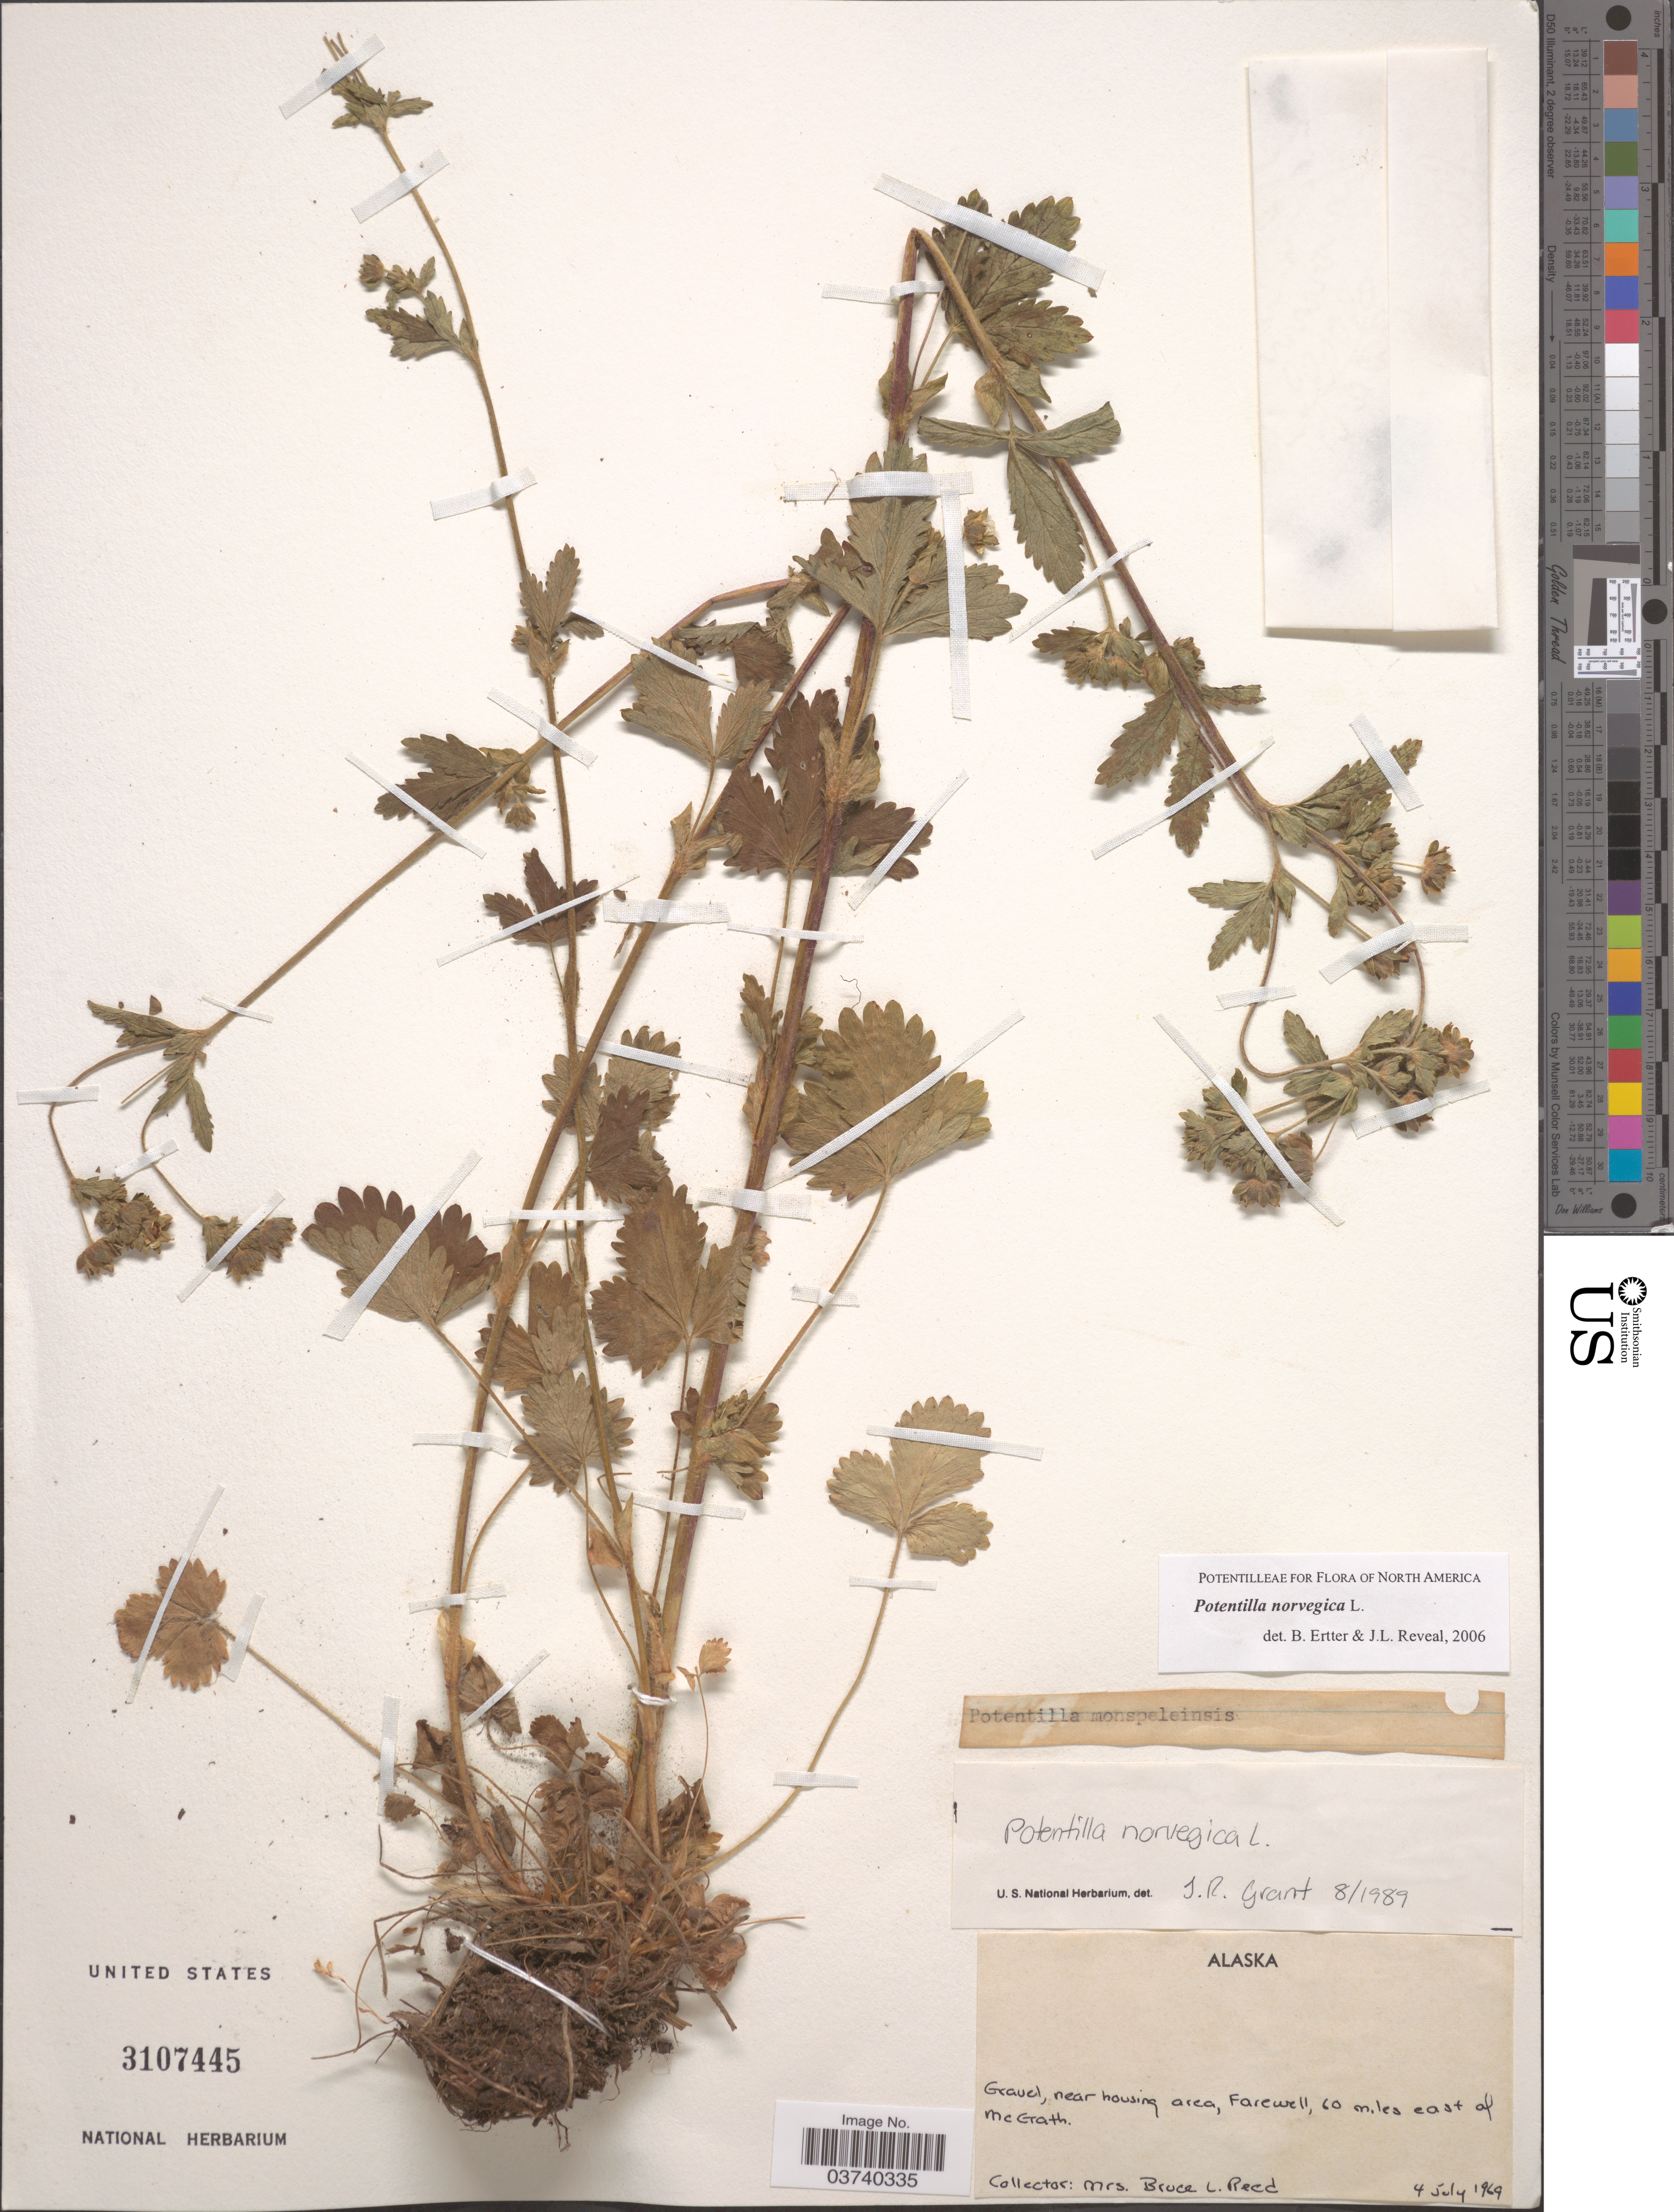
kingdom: Plantae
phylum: Tracheophyta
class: Magnoliopsida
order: Rosales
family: Rosaceae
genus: Potentilla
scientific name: Potentilla norvegica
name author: L.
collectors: B. Reed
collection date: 1969-07-04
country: United States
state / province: Alaska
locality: Near housing area, Farewell, 60 miles east of McGrath.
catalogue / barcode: US 3107445